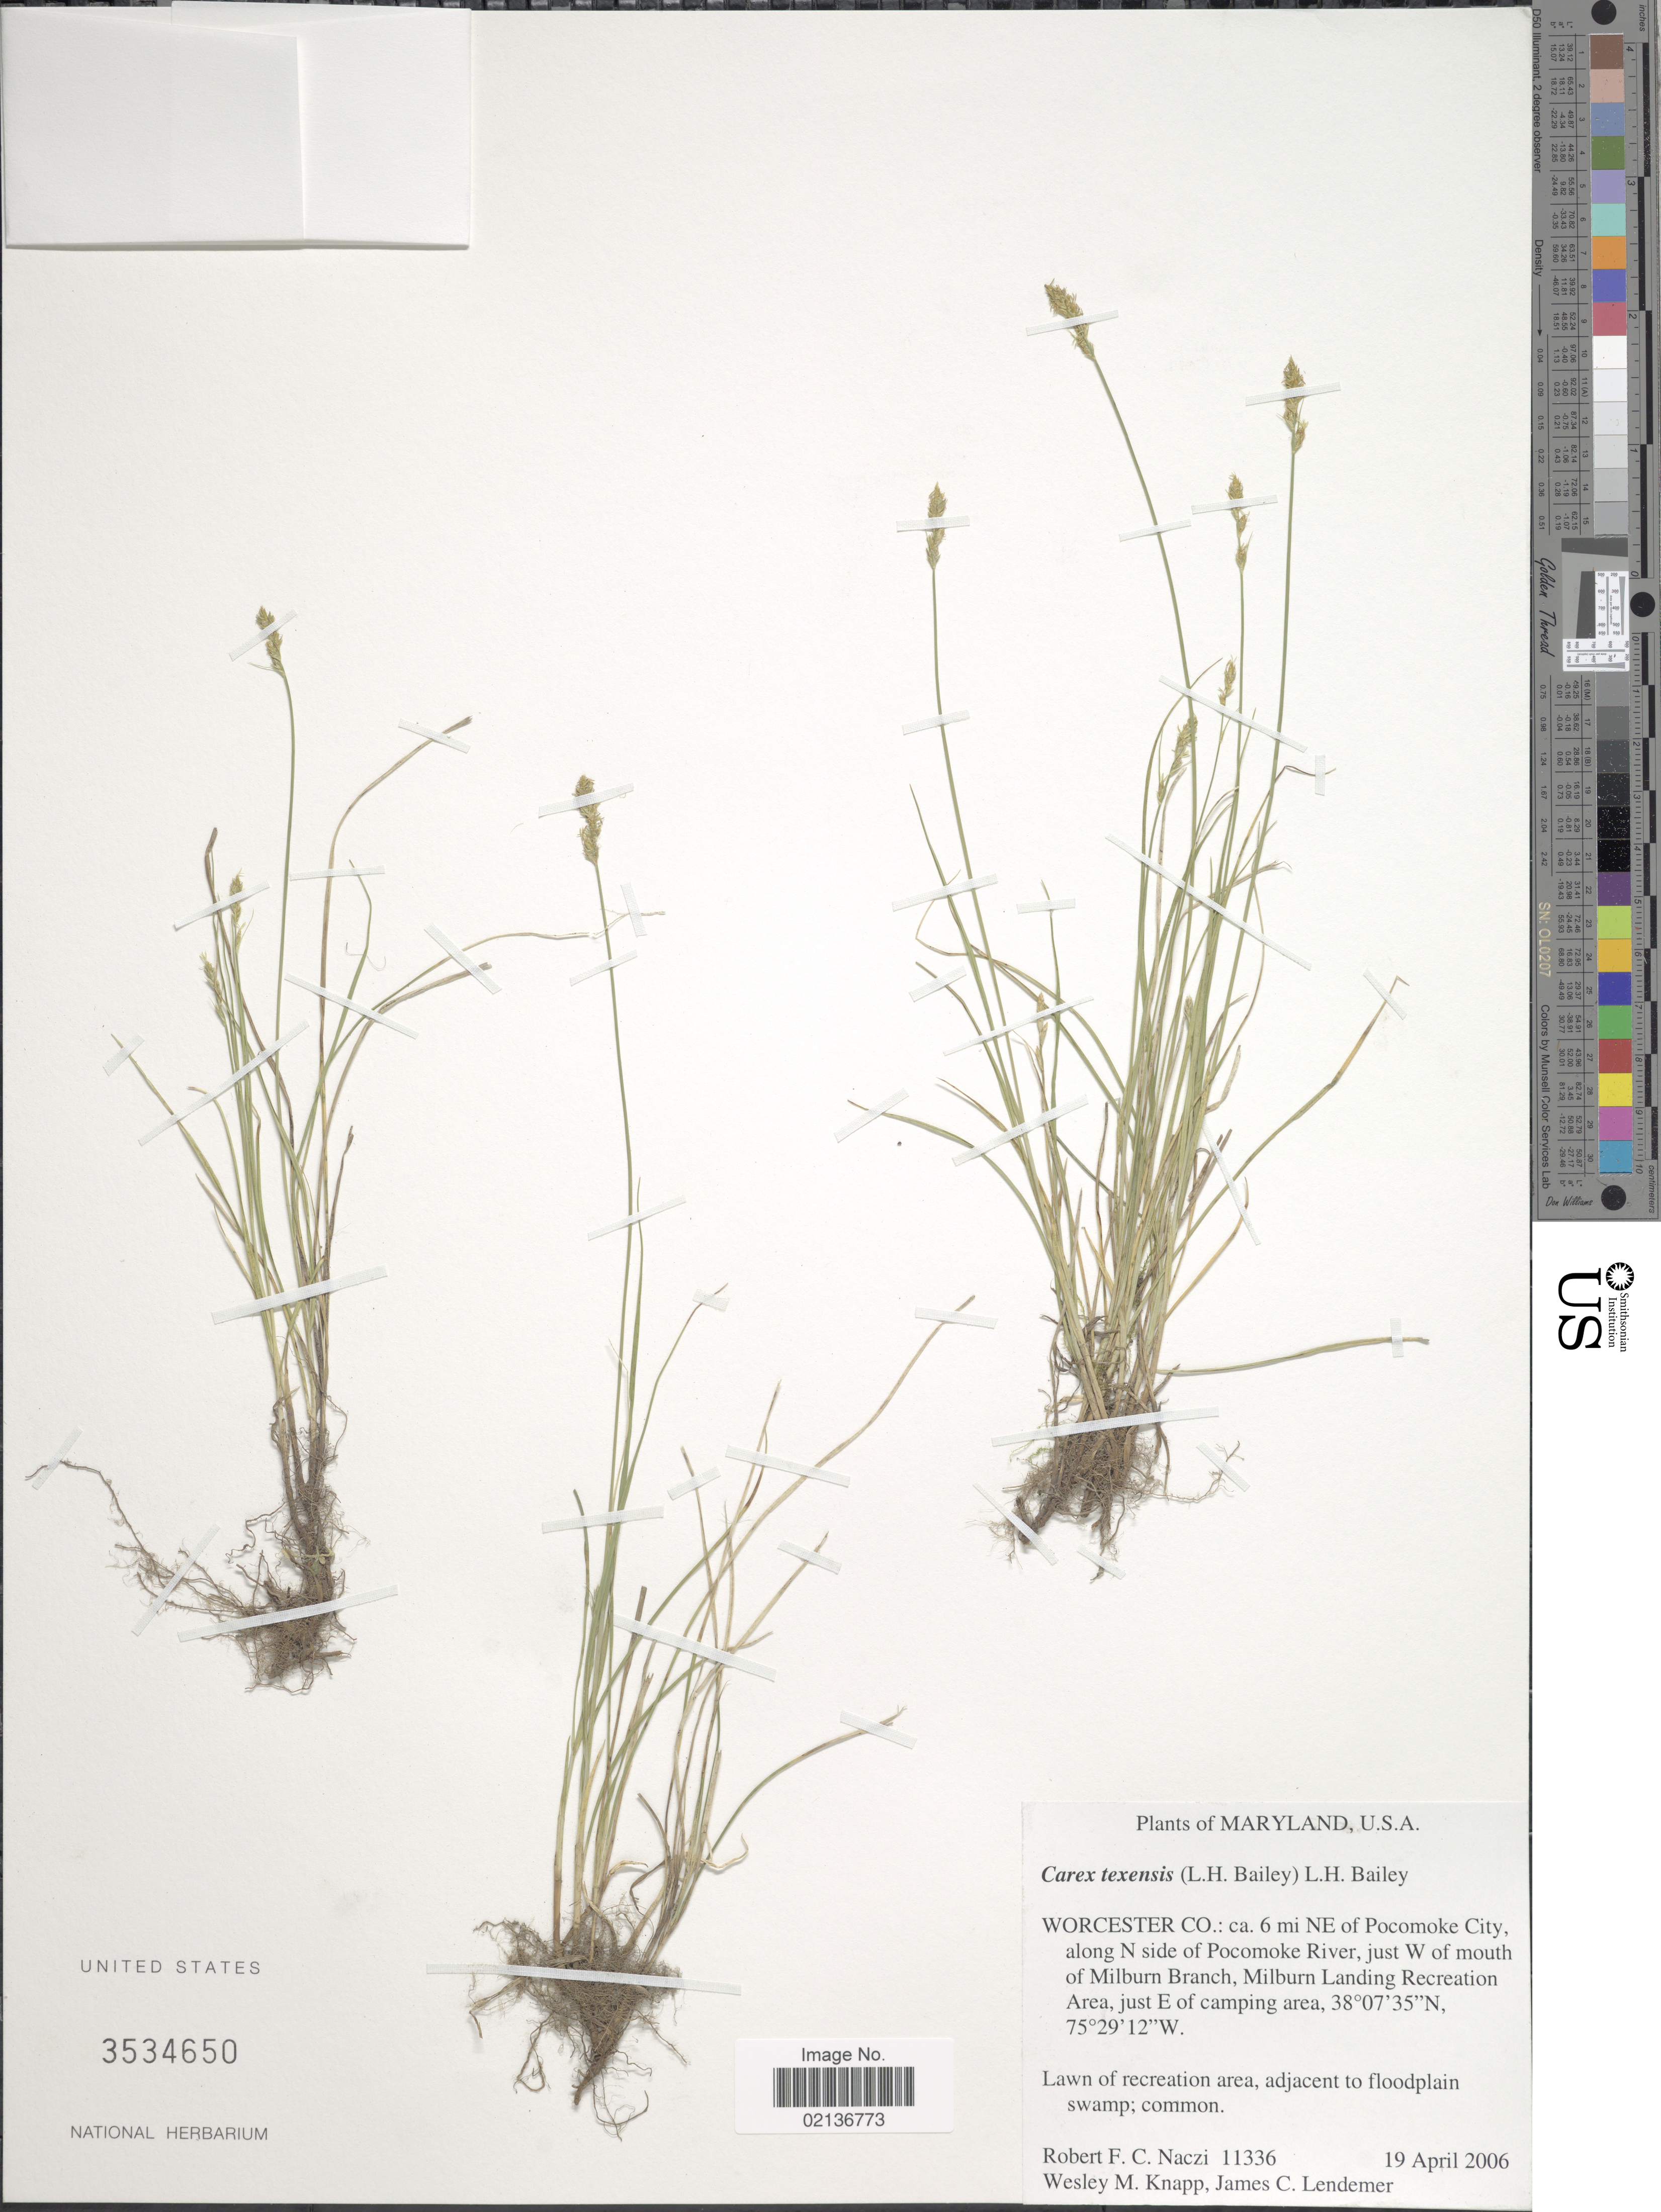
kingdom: Plantae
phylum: Tracheophyta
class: Liliopsida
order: Poales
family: Cyperaceae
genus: Carex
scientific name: Carex texensis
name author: (Torr. ex L.H. Bailey) L.H. Bailey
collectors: R. F. C. Naczi, W. Knapp & J. Lendemer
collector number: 11336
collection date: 2006-04-19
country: United States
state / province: Maryland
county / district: Worcester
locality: Worcester Co.: 6 mi NE of Pocomoke City, along N side of Pocomoke River. just W of mouth of Milburn Branch, Milburn Landing Recreation Area, just E of camping area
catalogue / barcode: US 3534650